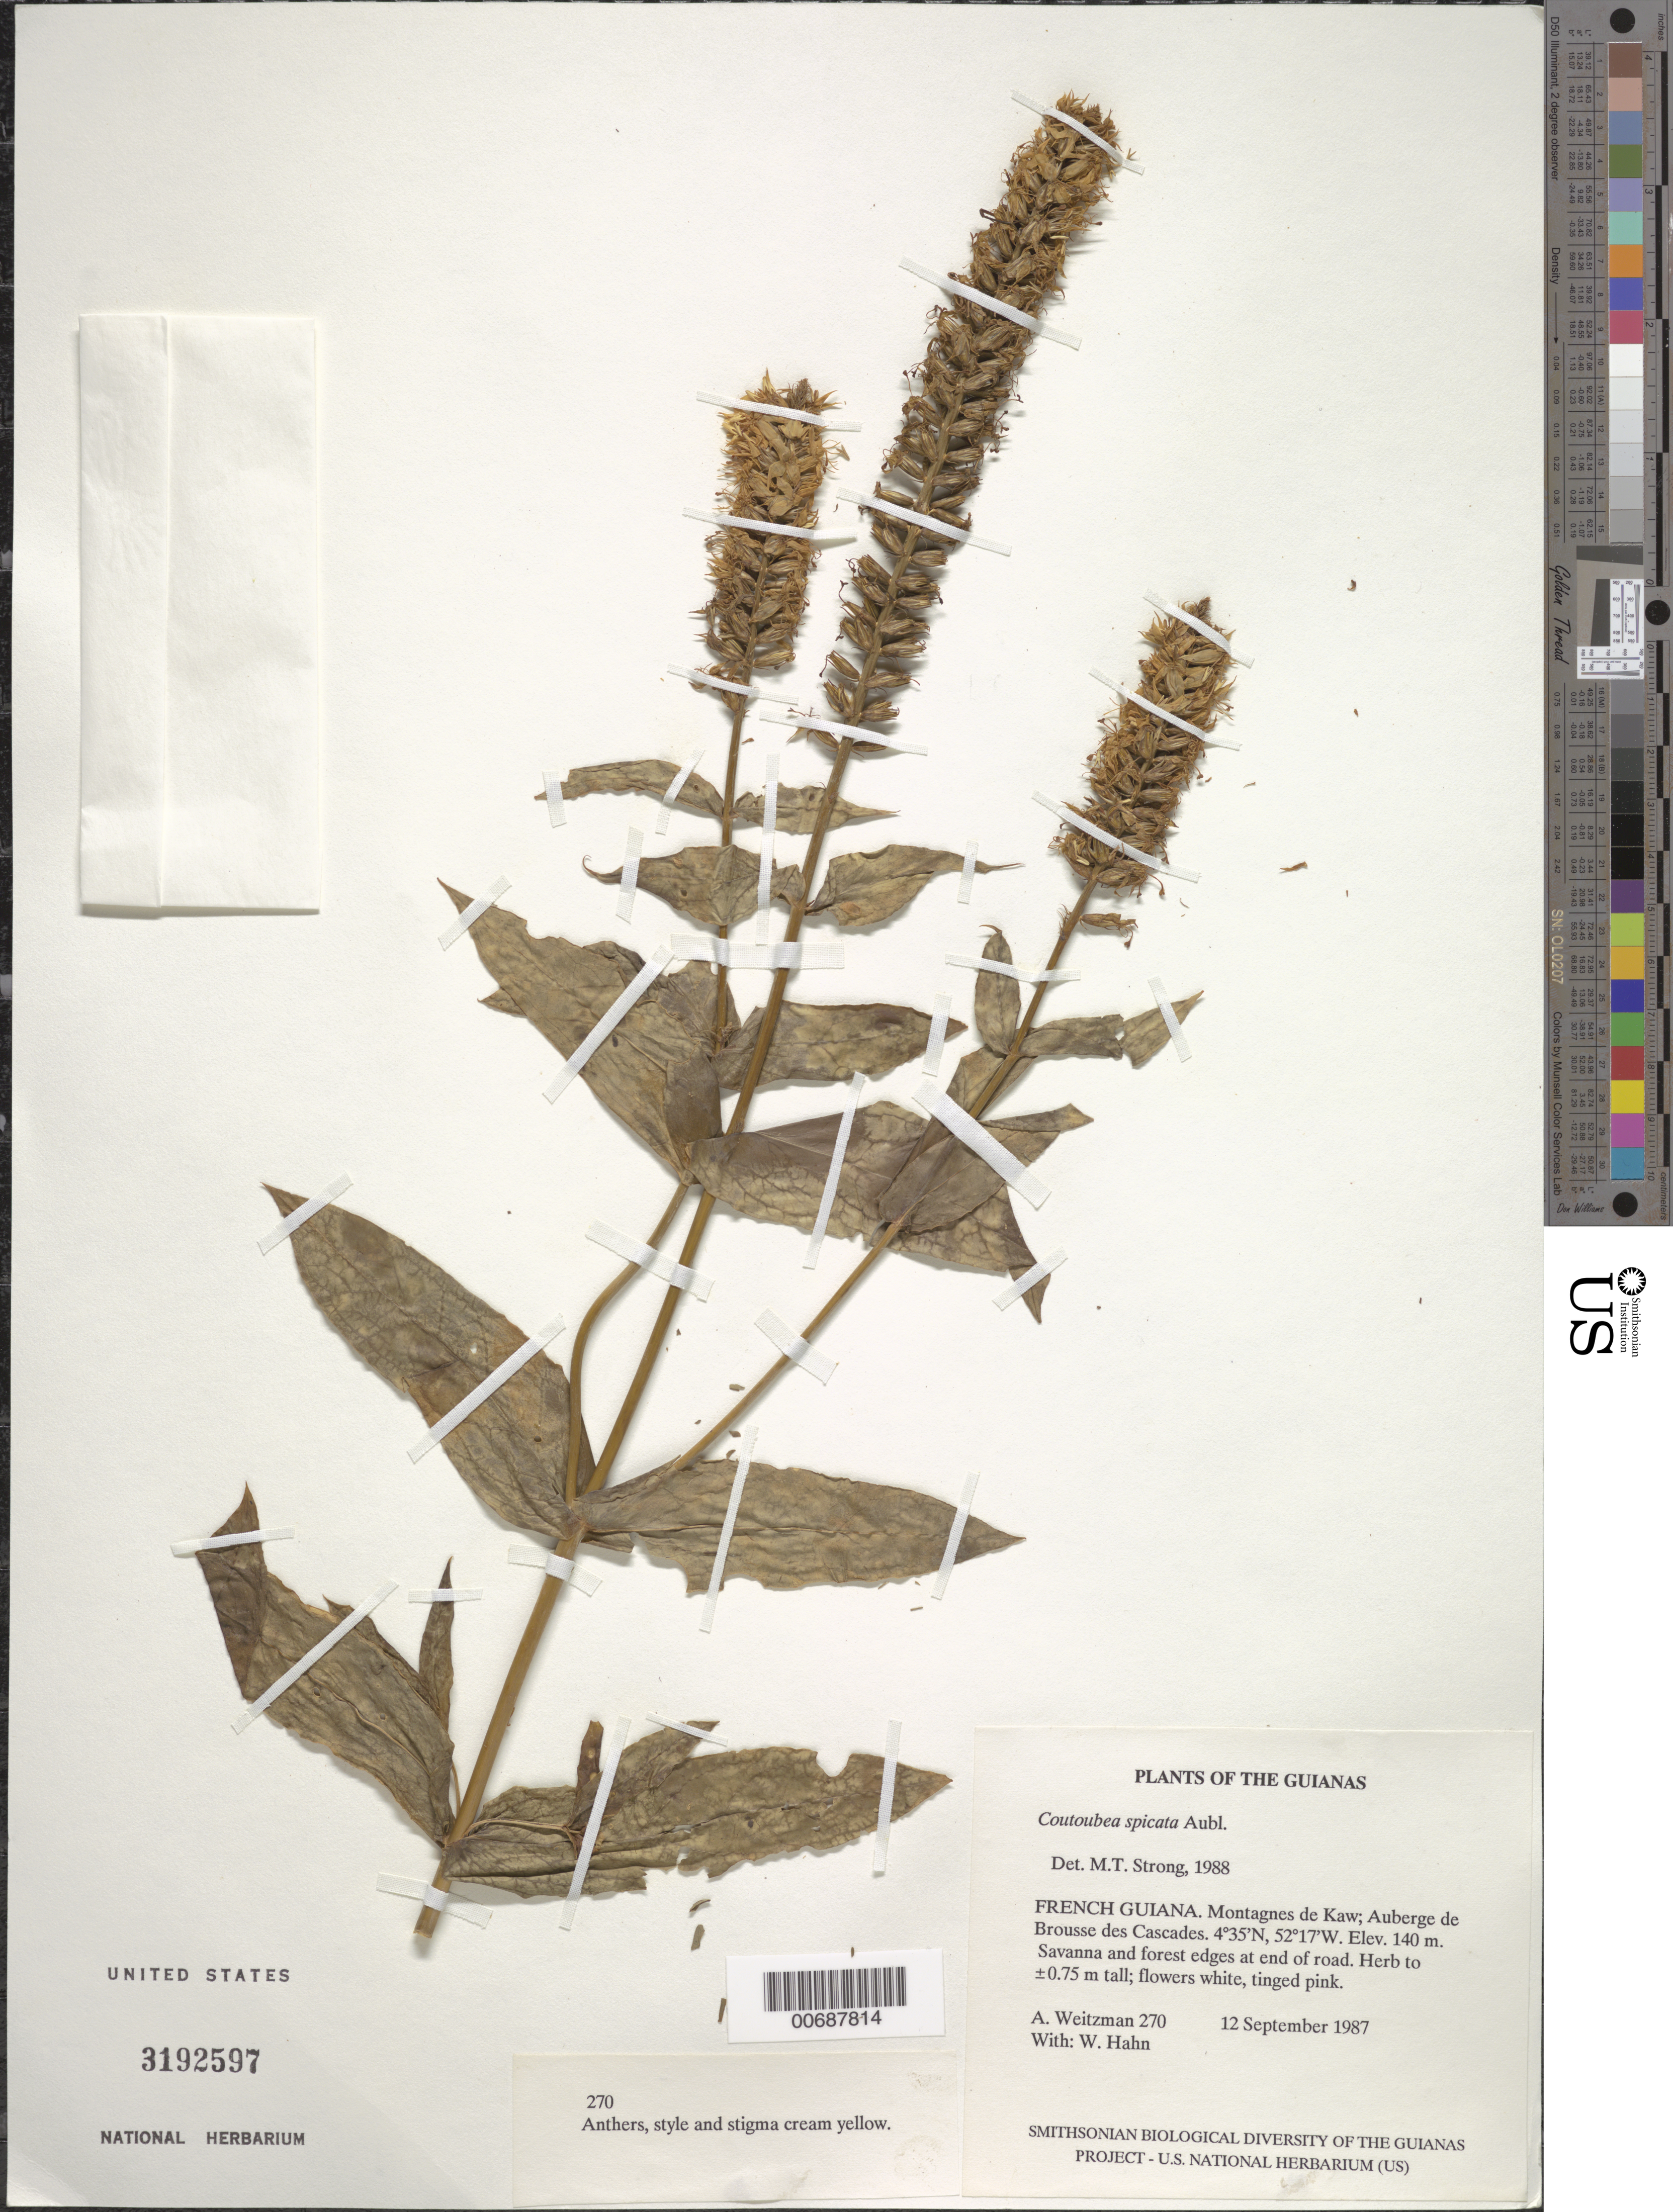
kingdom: Plantae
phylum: Tracheophyta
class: Magnoliopsida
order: Gentianales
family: Gentianaceae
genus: Coutoubea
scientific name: Coutoubea spicata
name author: Aubl.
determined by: Strong, M. T., (US), Smithsonian Institution - National Museum of Natural History (UNITED STATES)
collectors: A. L. Weitzman & W. Hahn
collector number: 270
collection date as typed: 12 September 1987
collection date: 1987-09-12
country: French Guiana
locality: Montagnes de Kaw; Auberge de Brousse des Cascades. At end of road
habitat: Savanna and forest edges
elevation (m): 140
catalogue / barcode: US 3192597